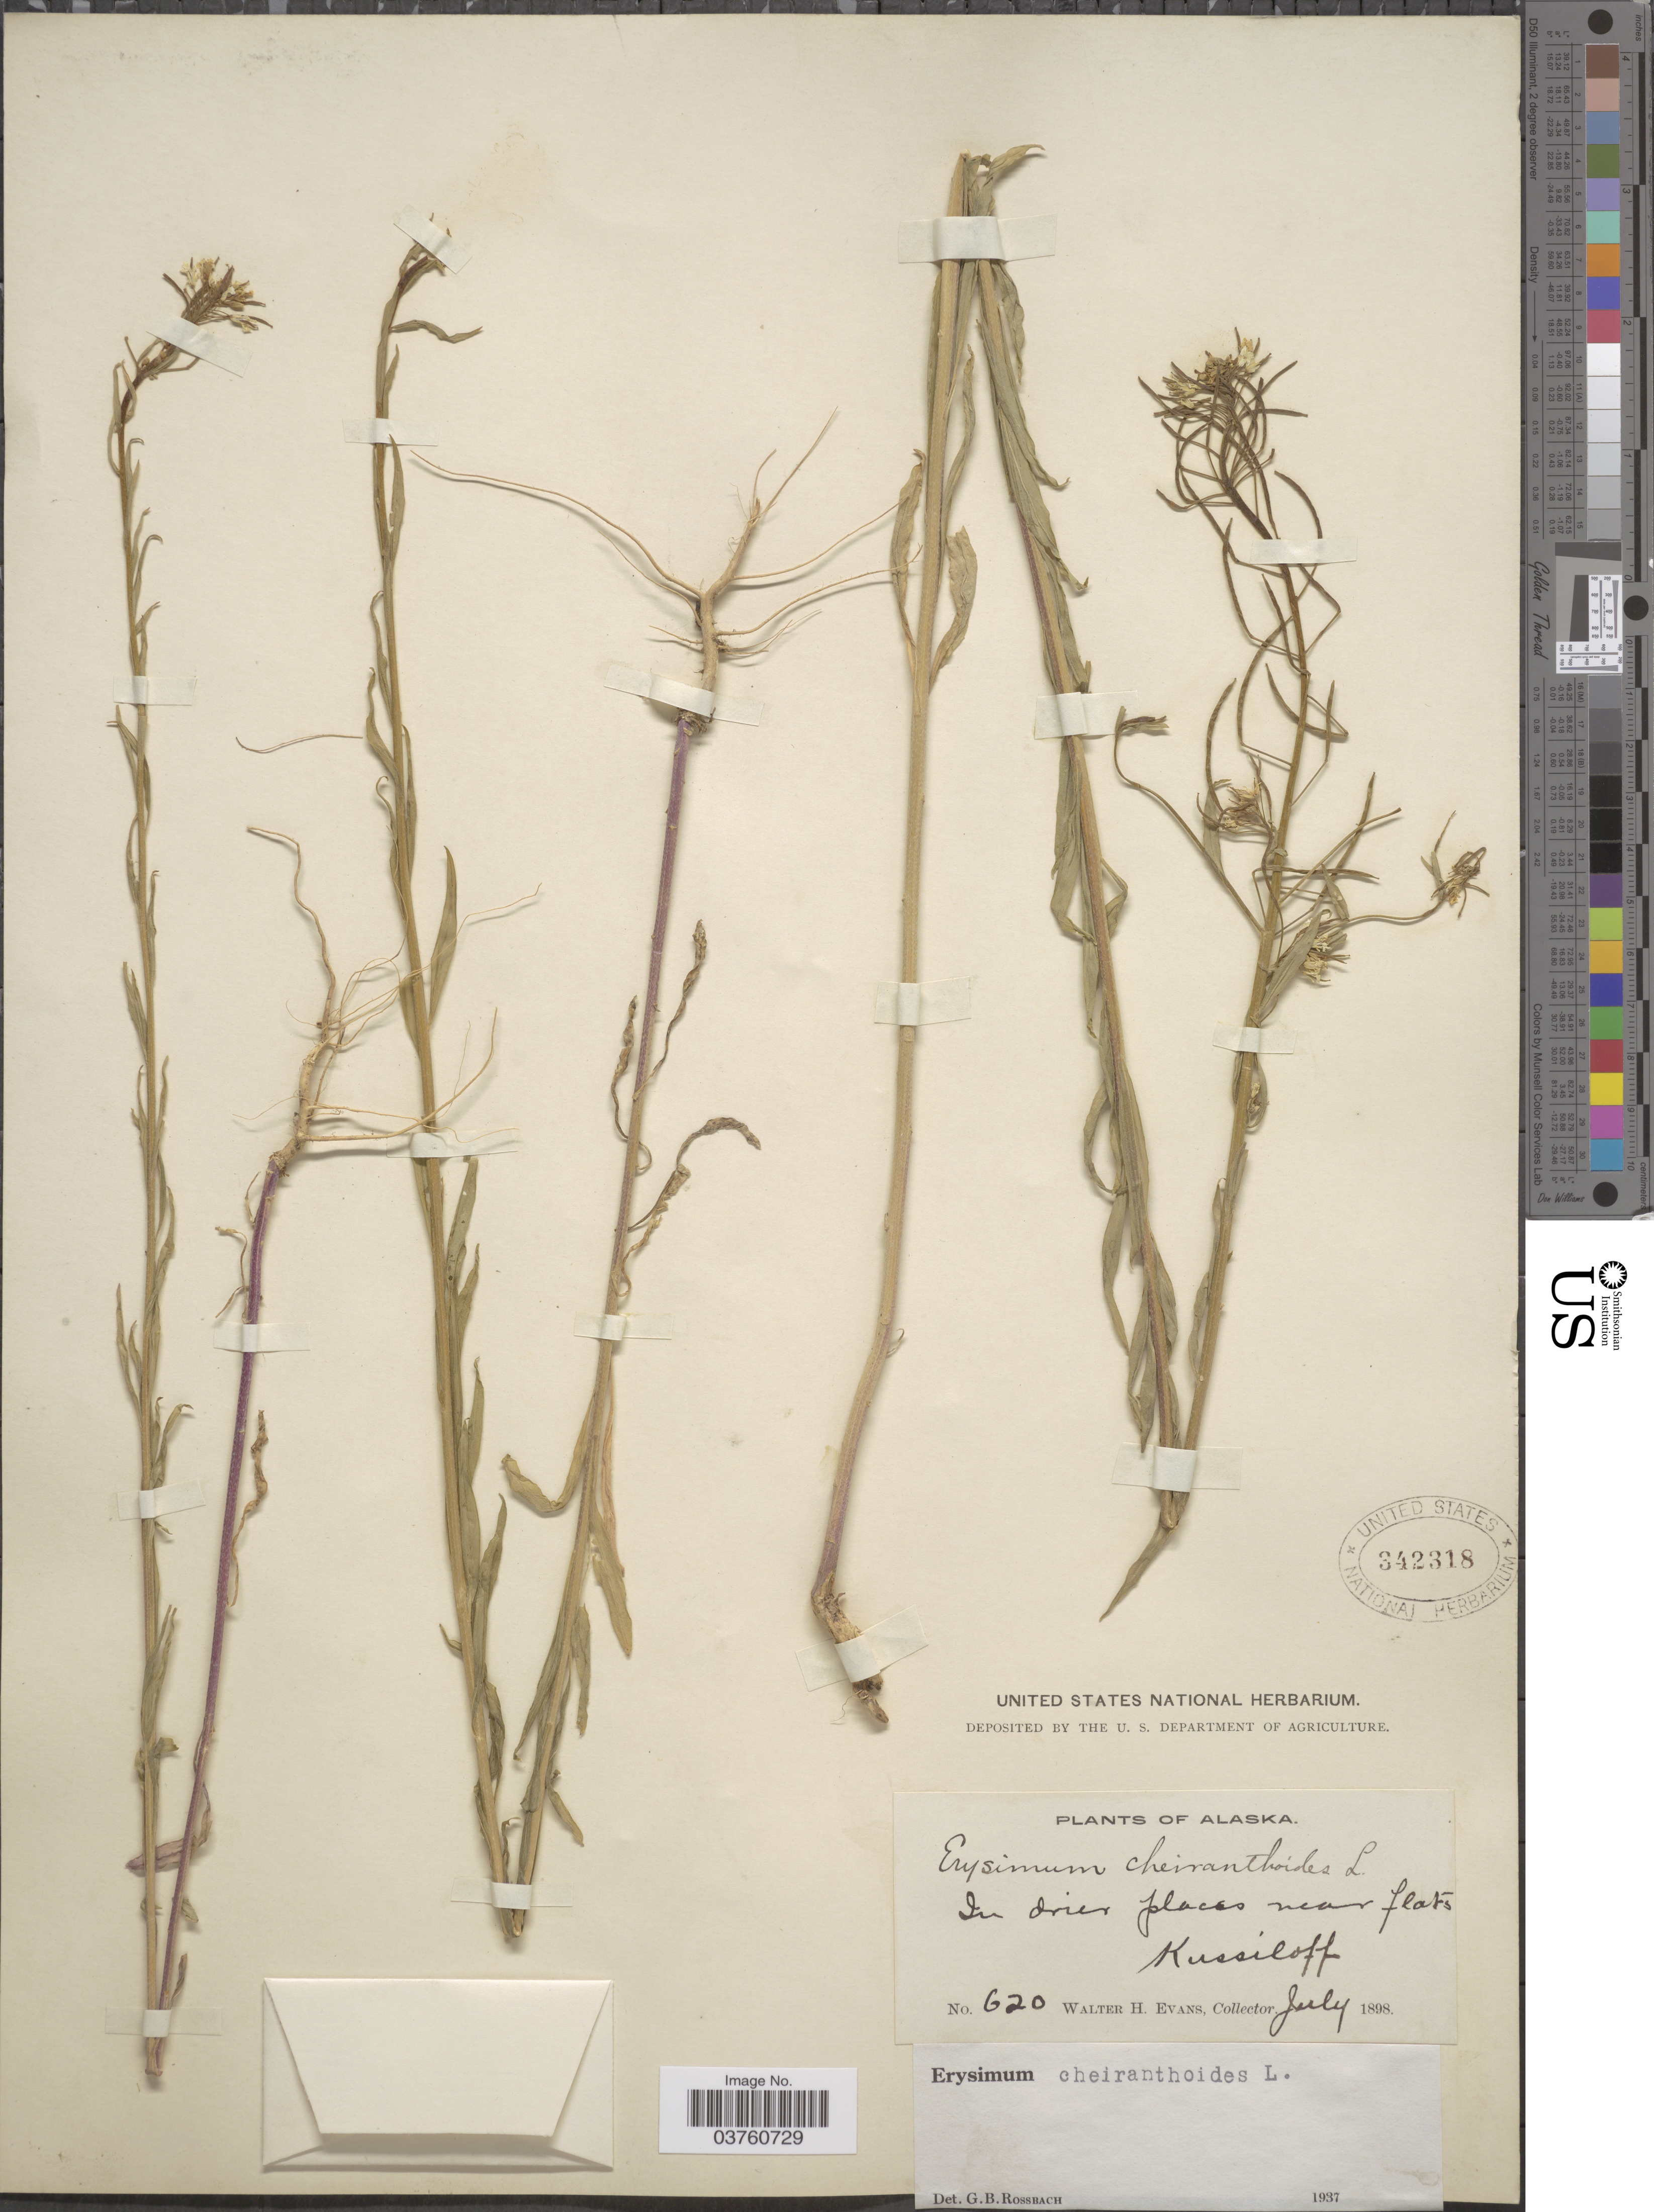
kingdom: Plantae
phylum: Tracheophyta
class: Magnoliopsida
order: Brassicales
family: Brassicaceae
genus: Erysimum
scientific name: Erysimum cheiranthoides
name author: L.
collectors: W. H. Evans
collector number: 620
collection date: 1898-07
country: United States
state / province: Alaska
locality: In drier places near flats Kussiloff.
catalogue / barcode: US 342318